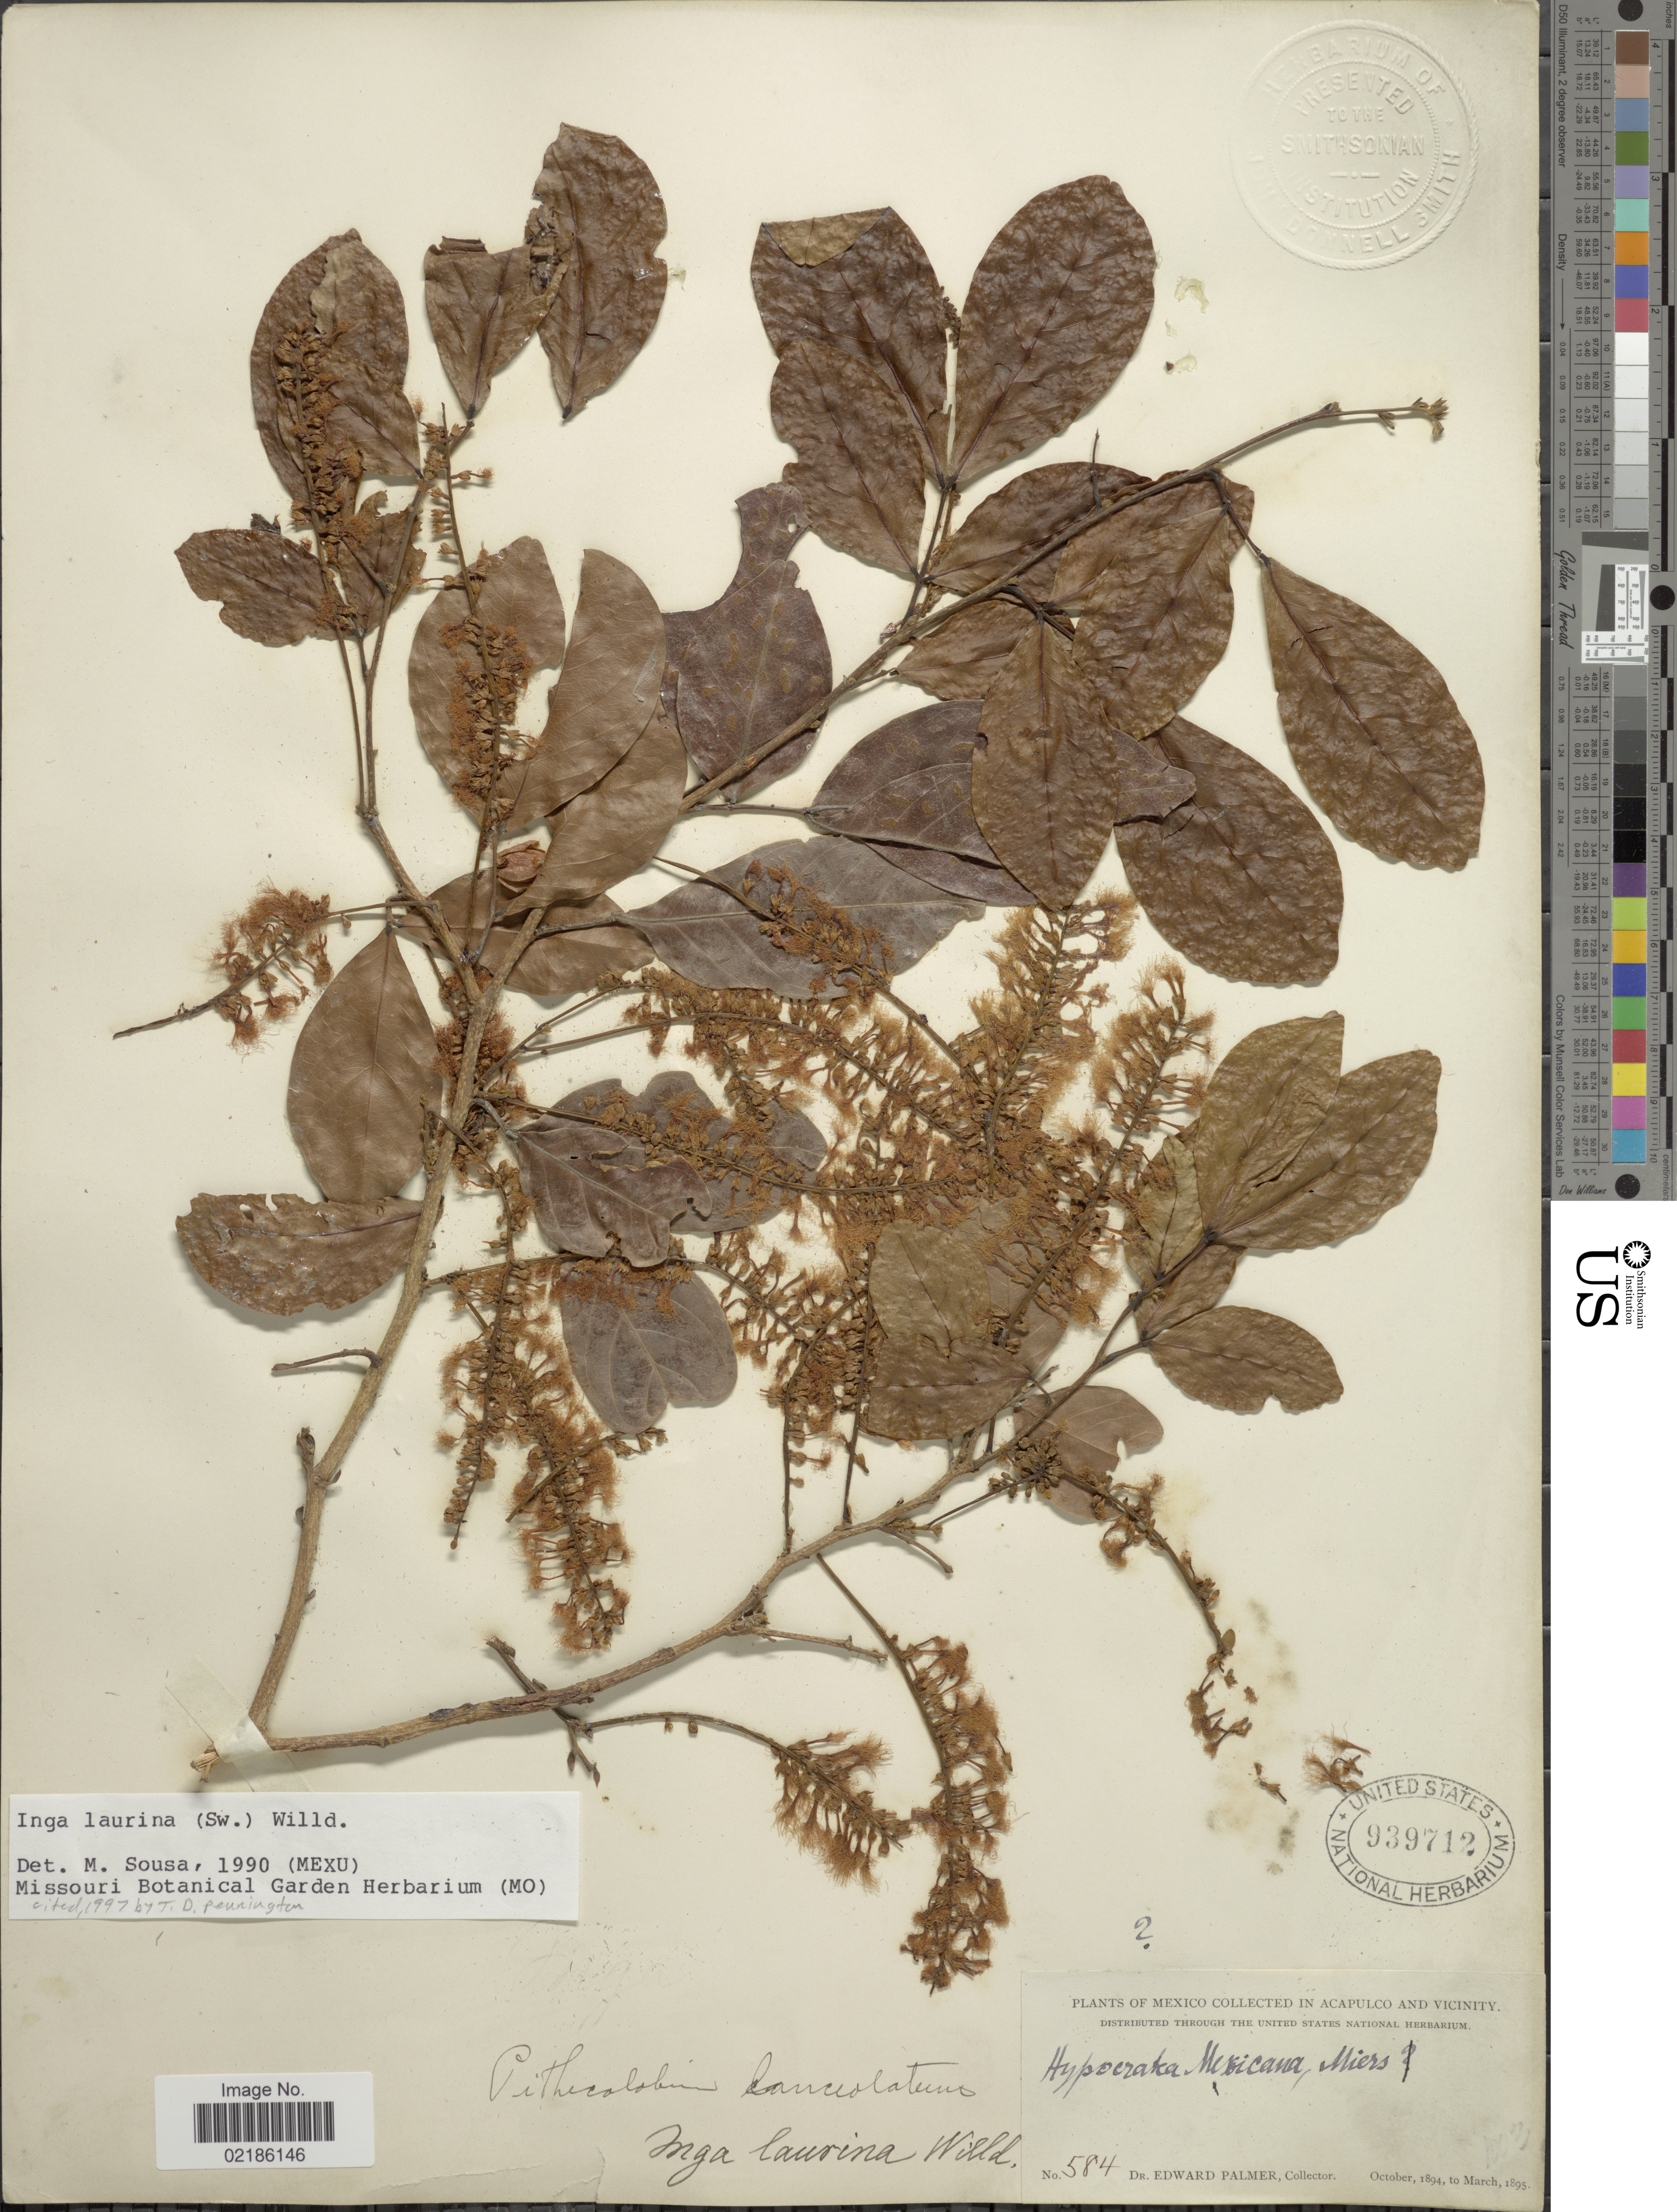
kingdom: Plantae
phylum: Tracheophyta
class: Magnoliopsida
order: Fabales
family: Fabaceae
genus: Inga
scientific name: Inga laurina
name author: (Sw.) Willd.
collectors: E. Palmer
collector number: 584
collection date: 1894-10/1895-03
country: Mexico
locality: Acapulco and vicinity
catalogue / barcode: US 939712